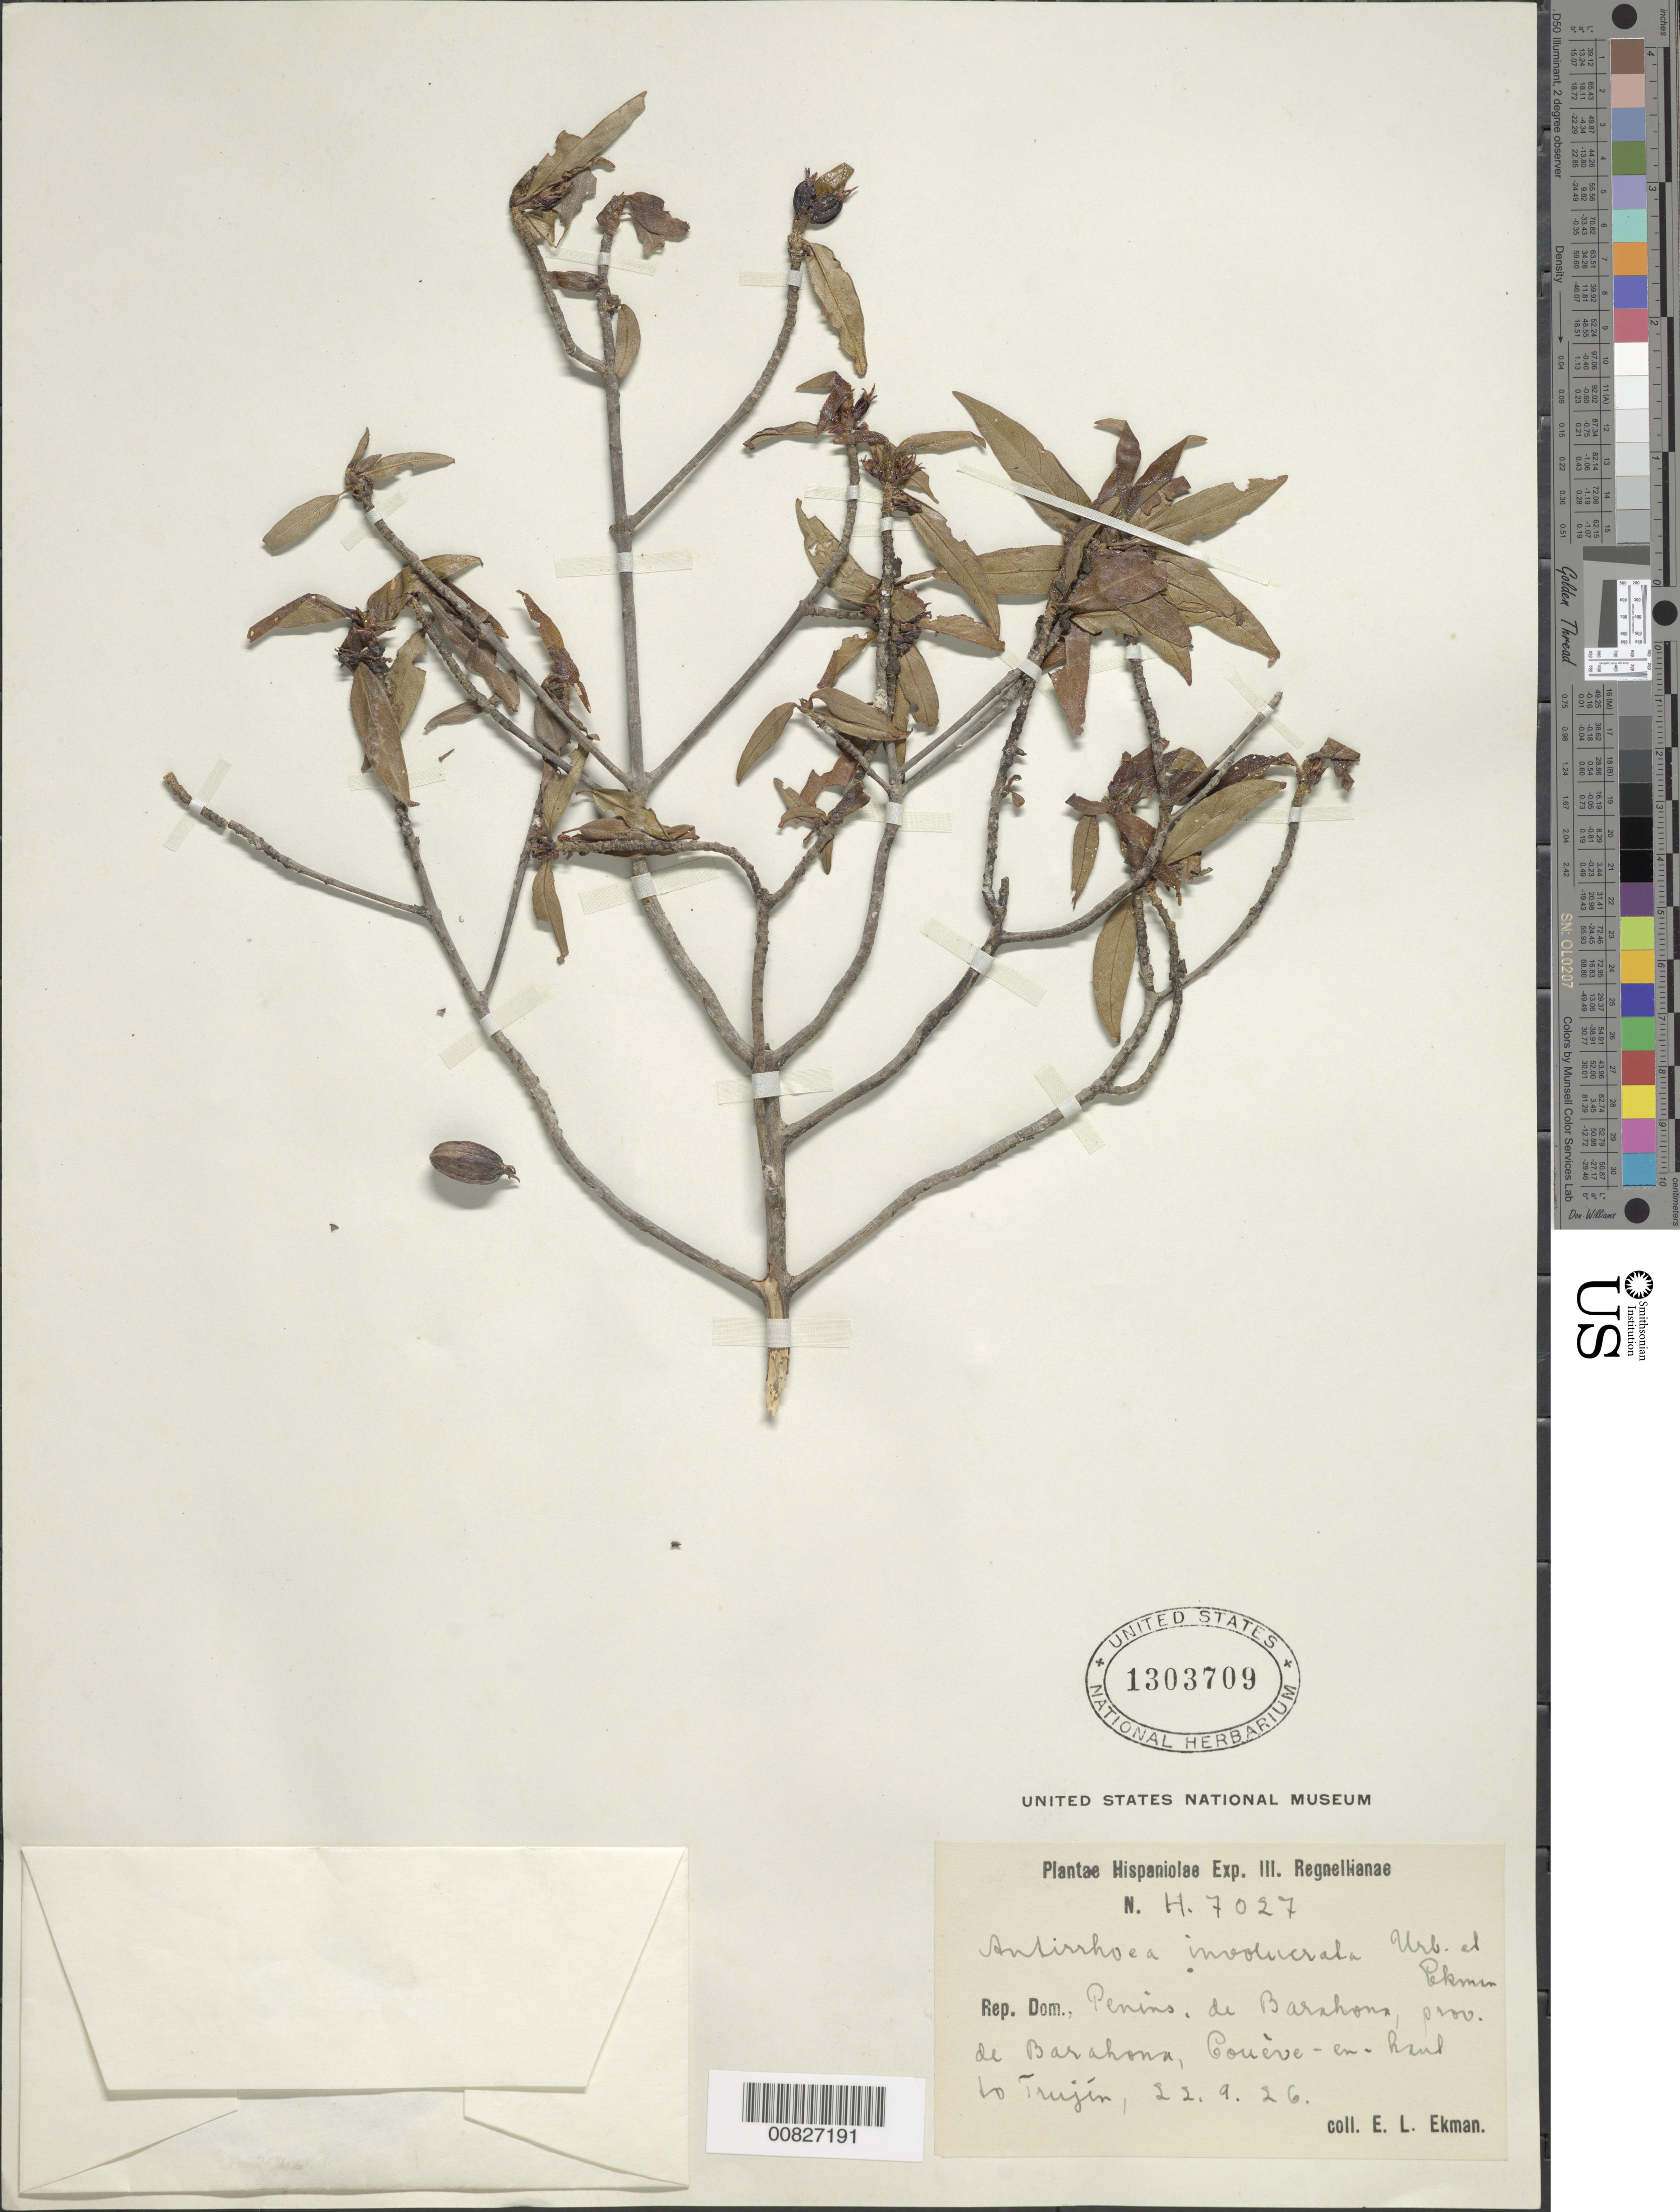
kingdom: Plantae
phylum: Tracheophyta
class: Magnoliopsida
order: Gentianales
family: Rubiaceae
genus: Stenostomum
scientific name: Stenostomum involucratum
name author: (Urb. & Ekman) Borhidi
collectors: E. L. Ekman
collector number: H 7027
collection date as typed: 22 Sep 1926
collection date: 1926-09-22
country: Dominican Republic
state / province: Barahona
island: Hispaniola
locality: Peninsula de Barahona, Couève-en-haut to Trujín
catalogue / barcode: US 1303709